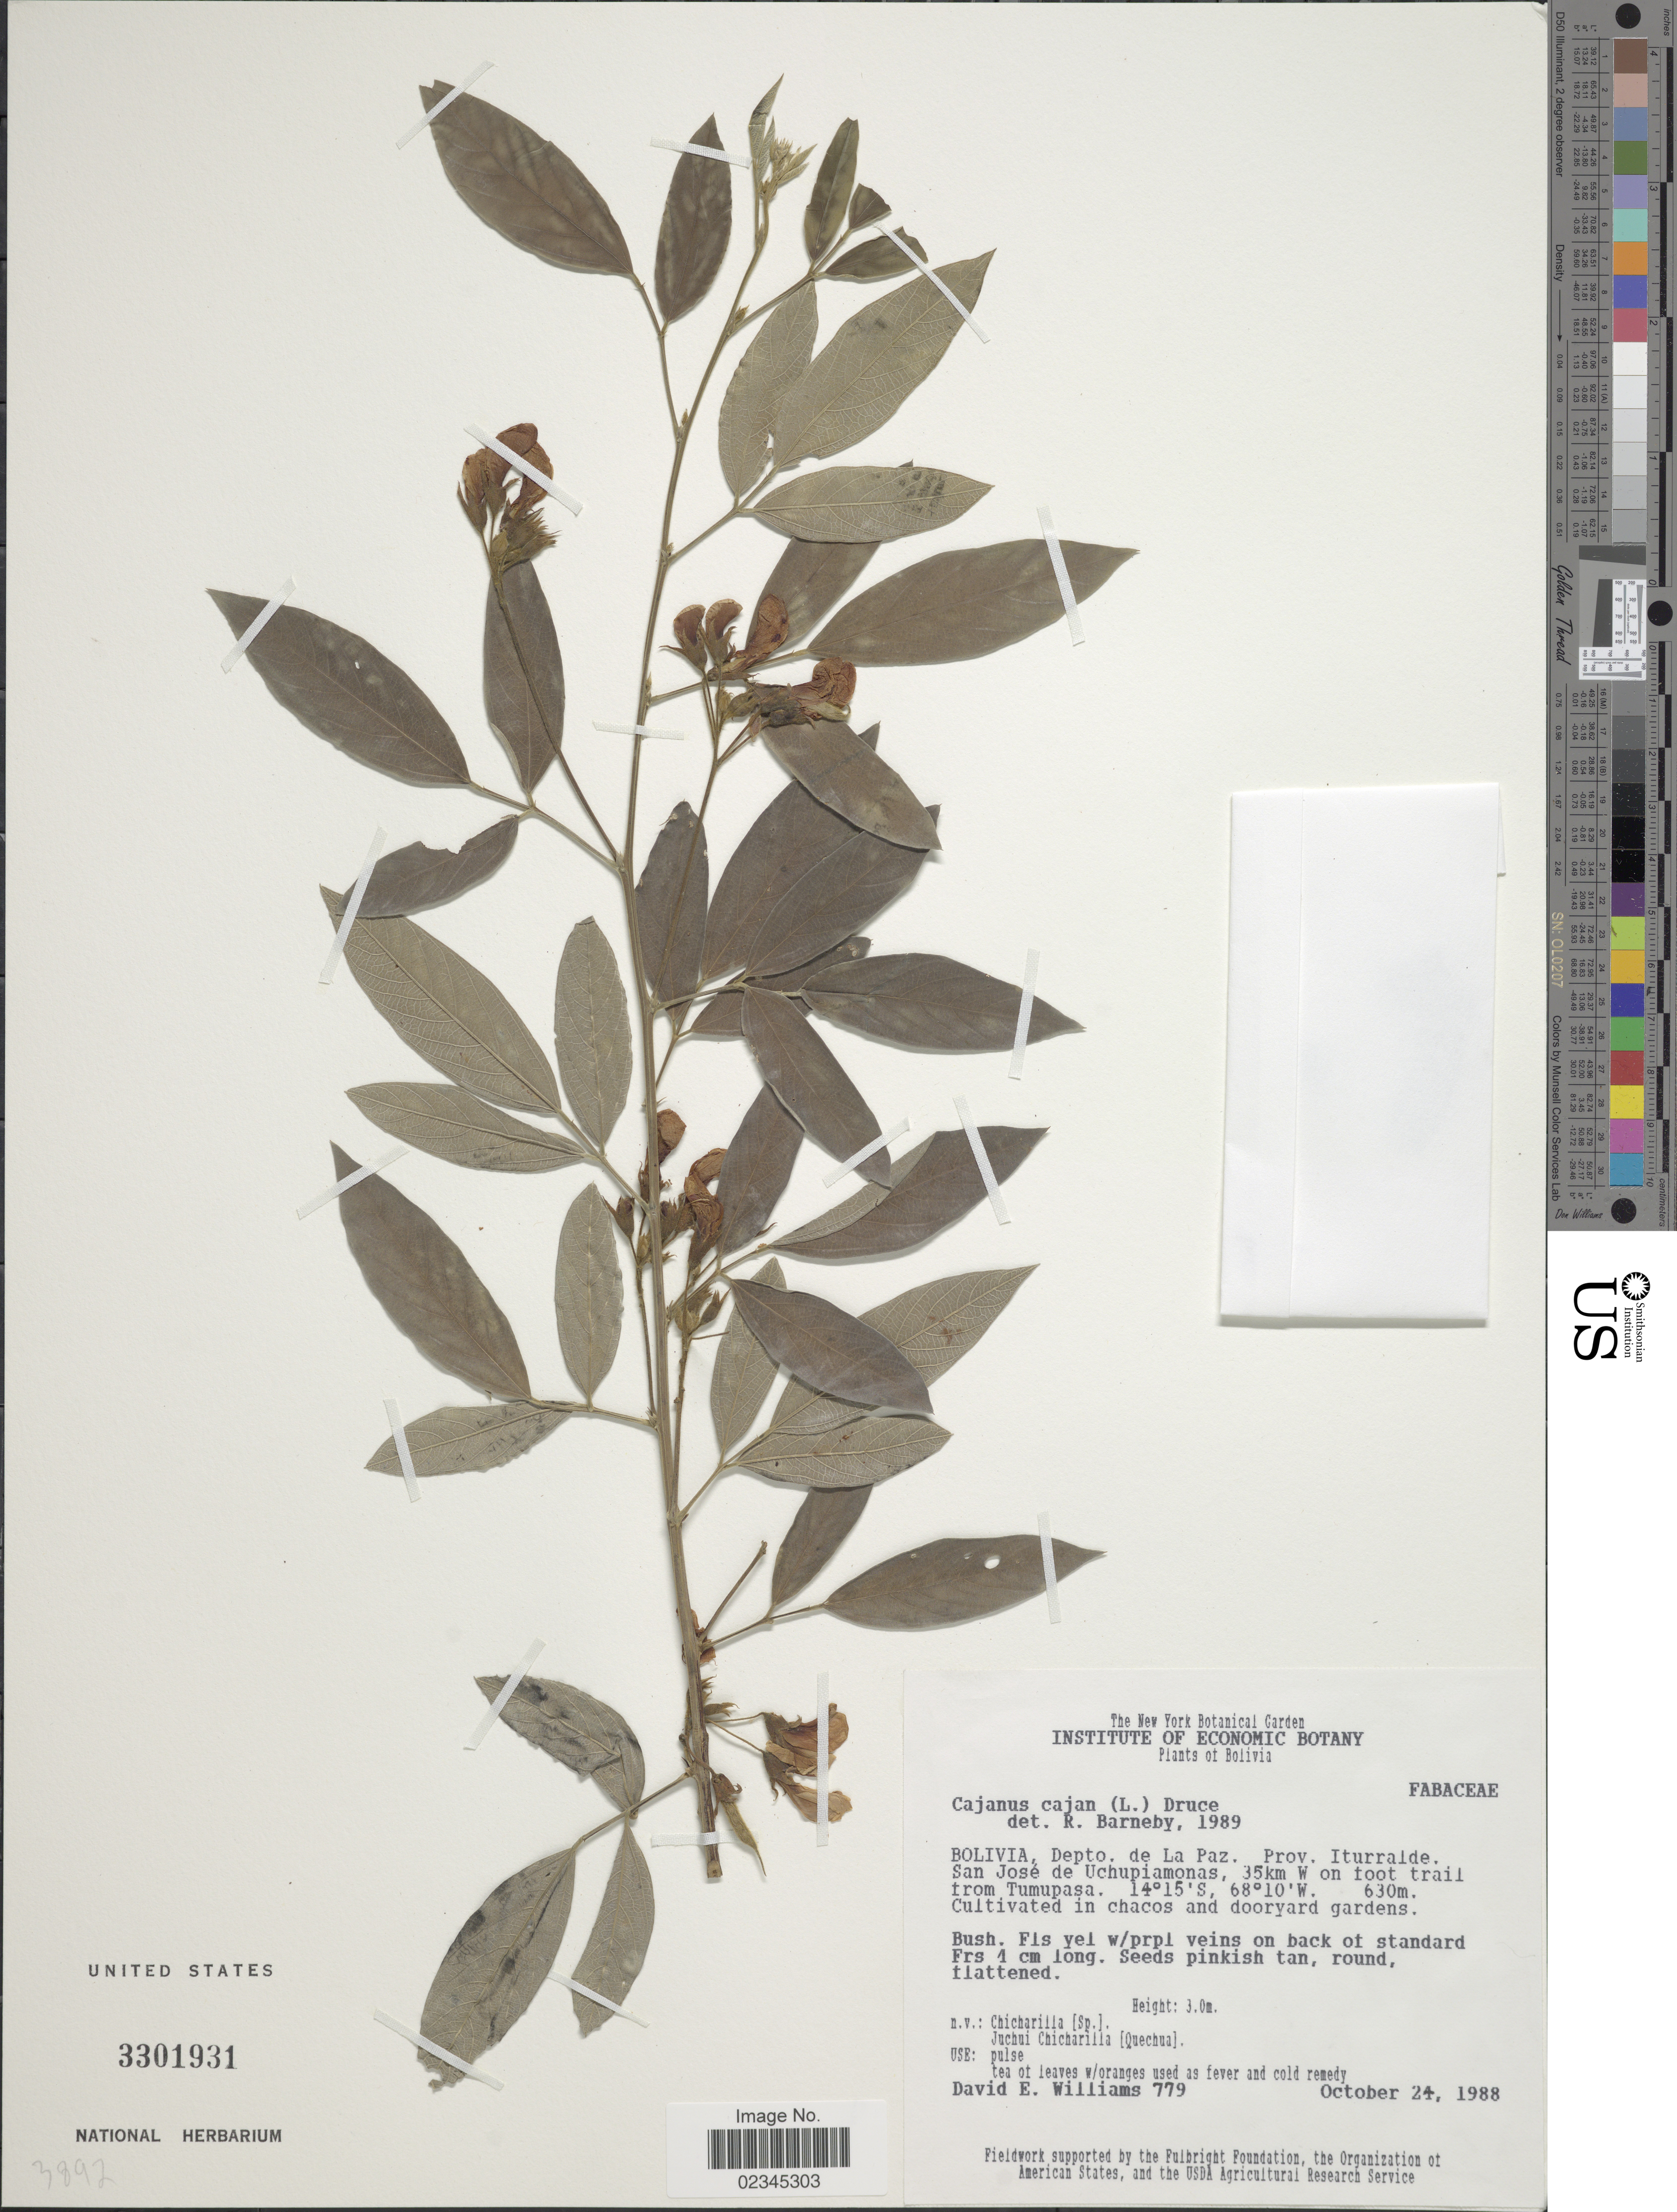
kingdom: Plantae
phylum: Tracheophyta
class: Magnoliopsida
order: Fabales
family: Fabaceae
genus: Cajanus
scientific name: Cajanus cajan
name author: (L.) Huth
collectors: D. E. Williams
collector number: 779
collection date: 1988-10-24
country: Bolivia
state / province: La Paz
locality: Prov. Iturralde. San José de Uchupiamonas, 35km W on foot trail from Tumupasa. chacos and dooryard garden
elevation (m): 630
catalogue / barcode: US 3301931